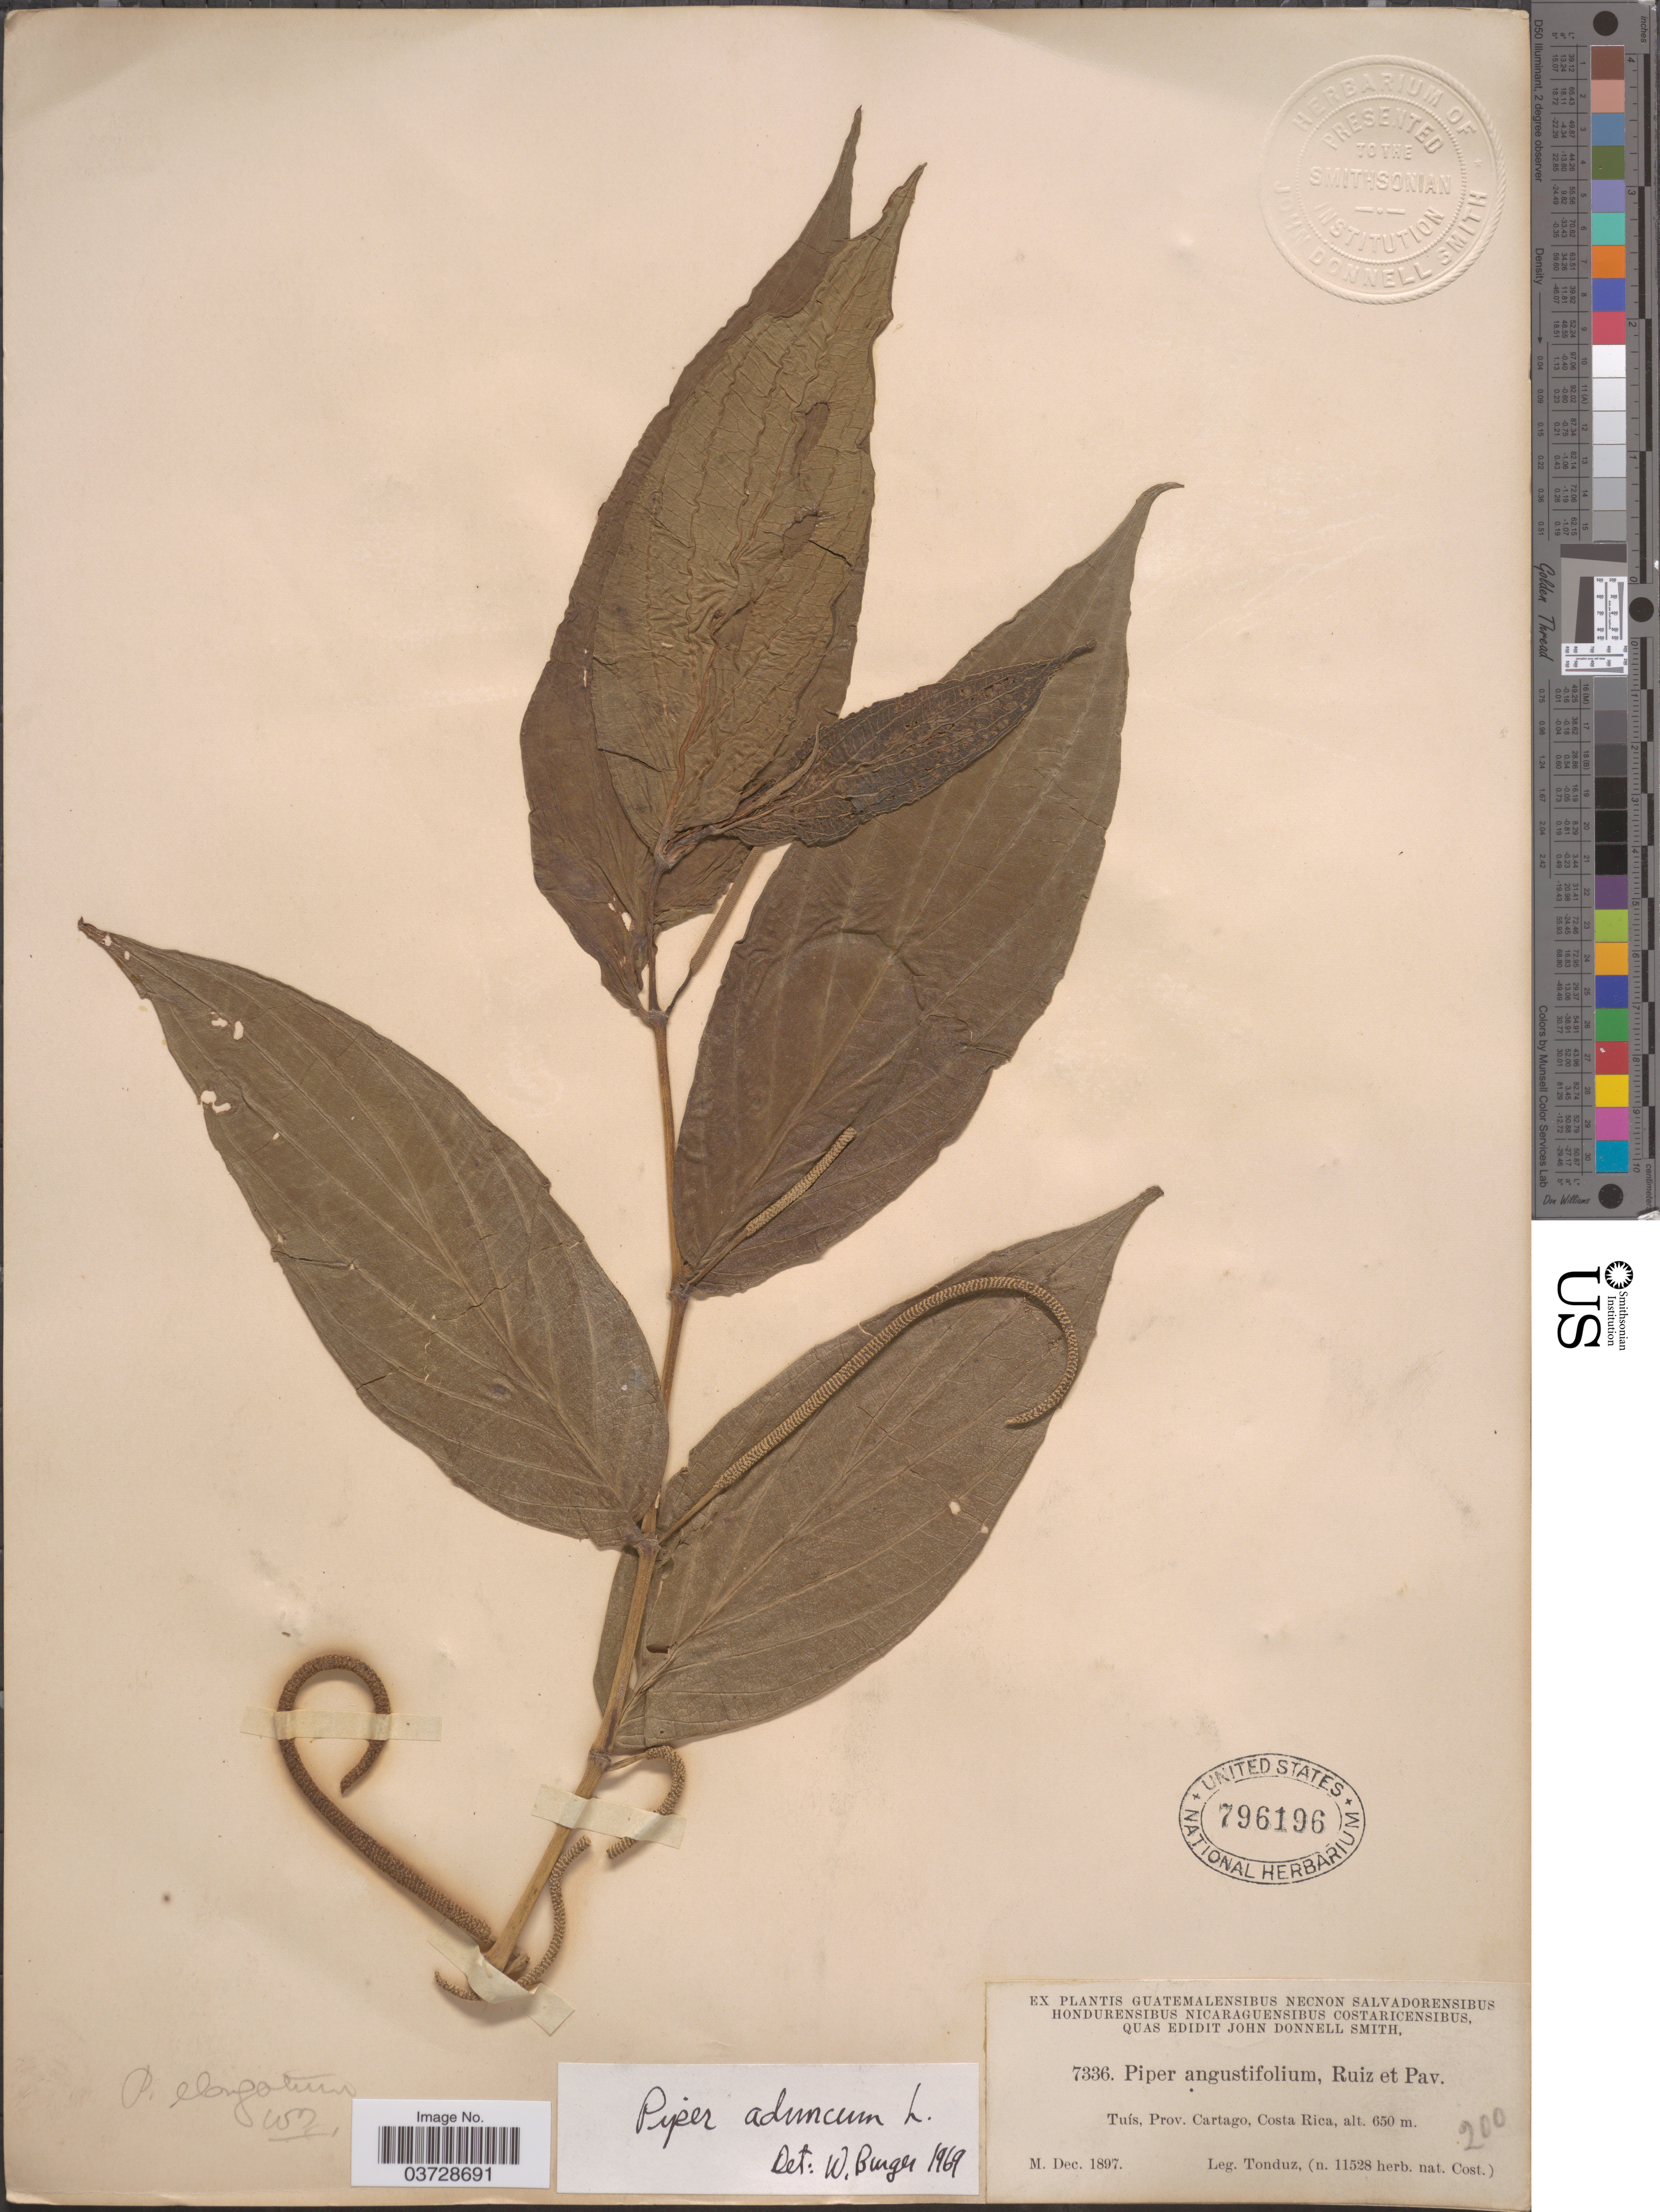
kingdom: Plantae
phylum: Tracheophyta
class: Magnoliopsida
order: Piperales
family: Piperaceae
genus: Piper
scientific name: Piper aduncum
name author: L.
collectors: Tonduz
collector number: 7336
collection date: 1897-12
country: Costa Rica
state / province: Cartago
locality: Tuís.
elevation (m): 650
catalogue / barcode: US 796196